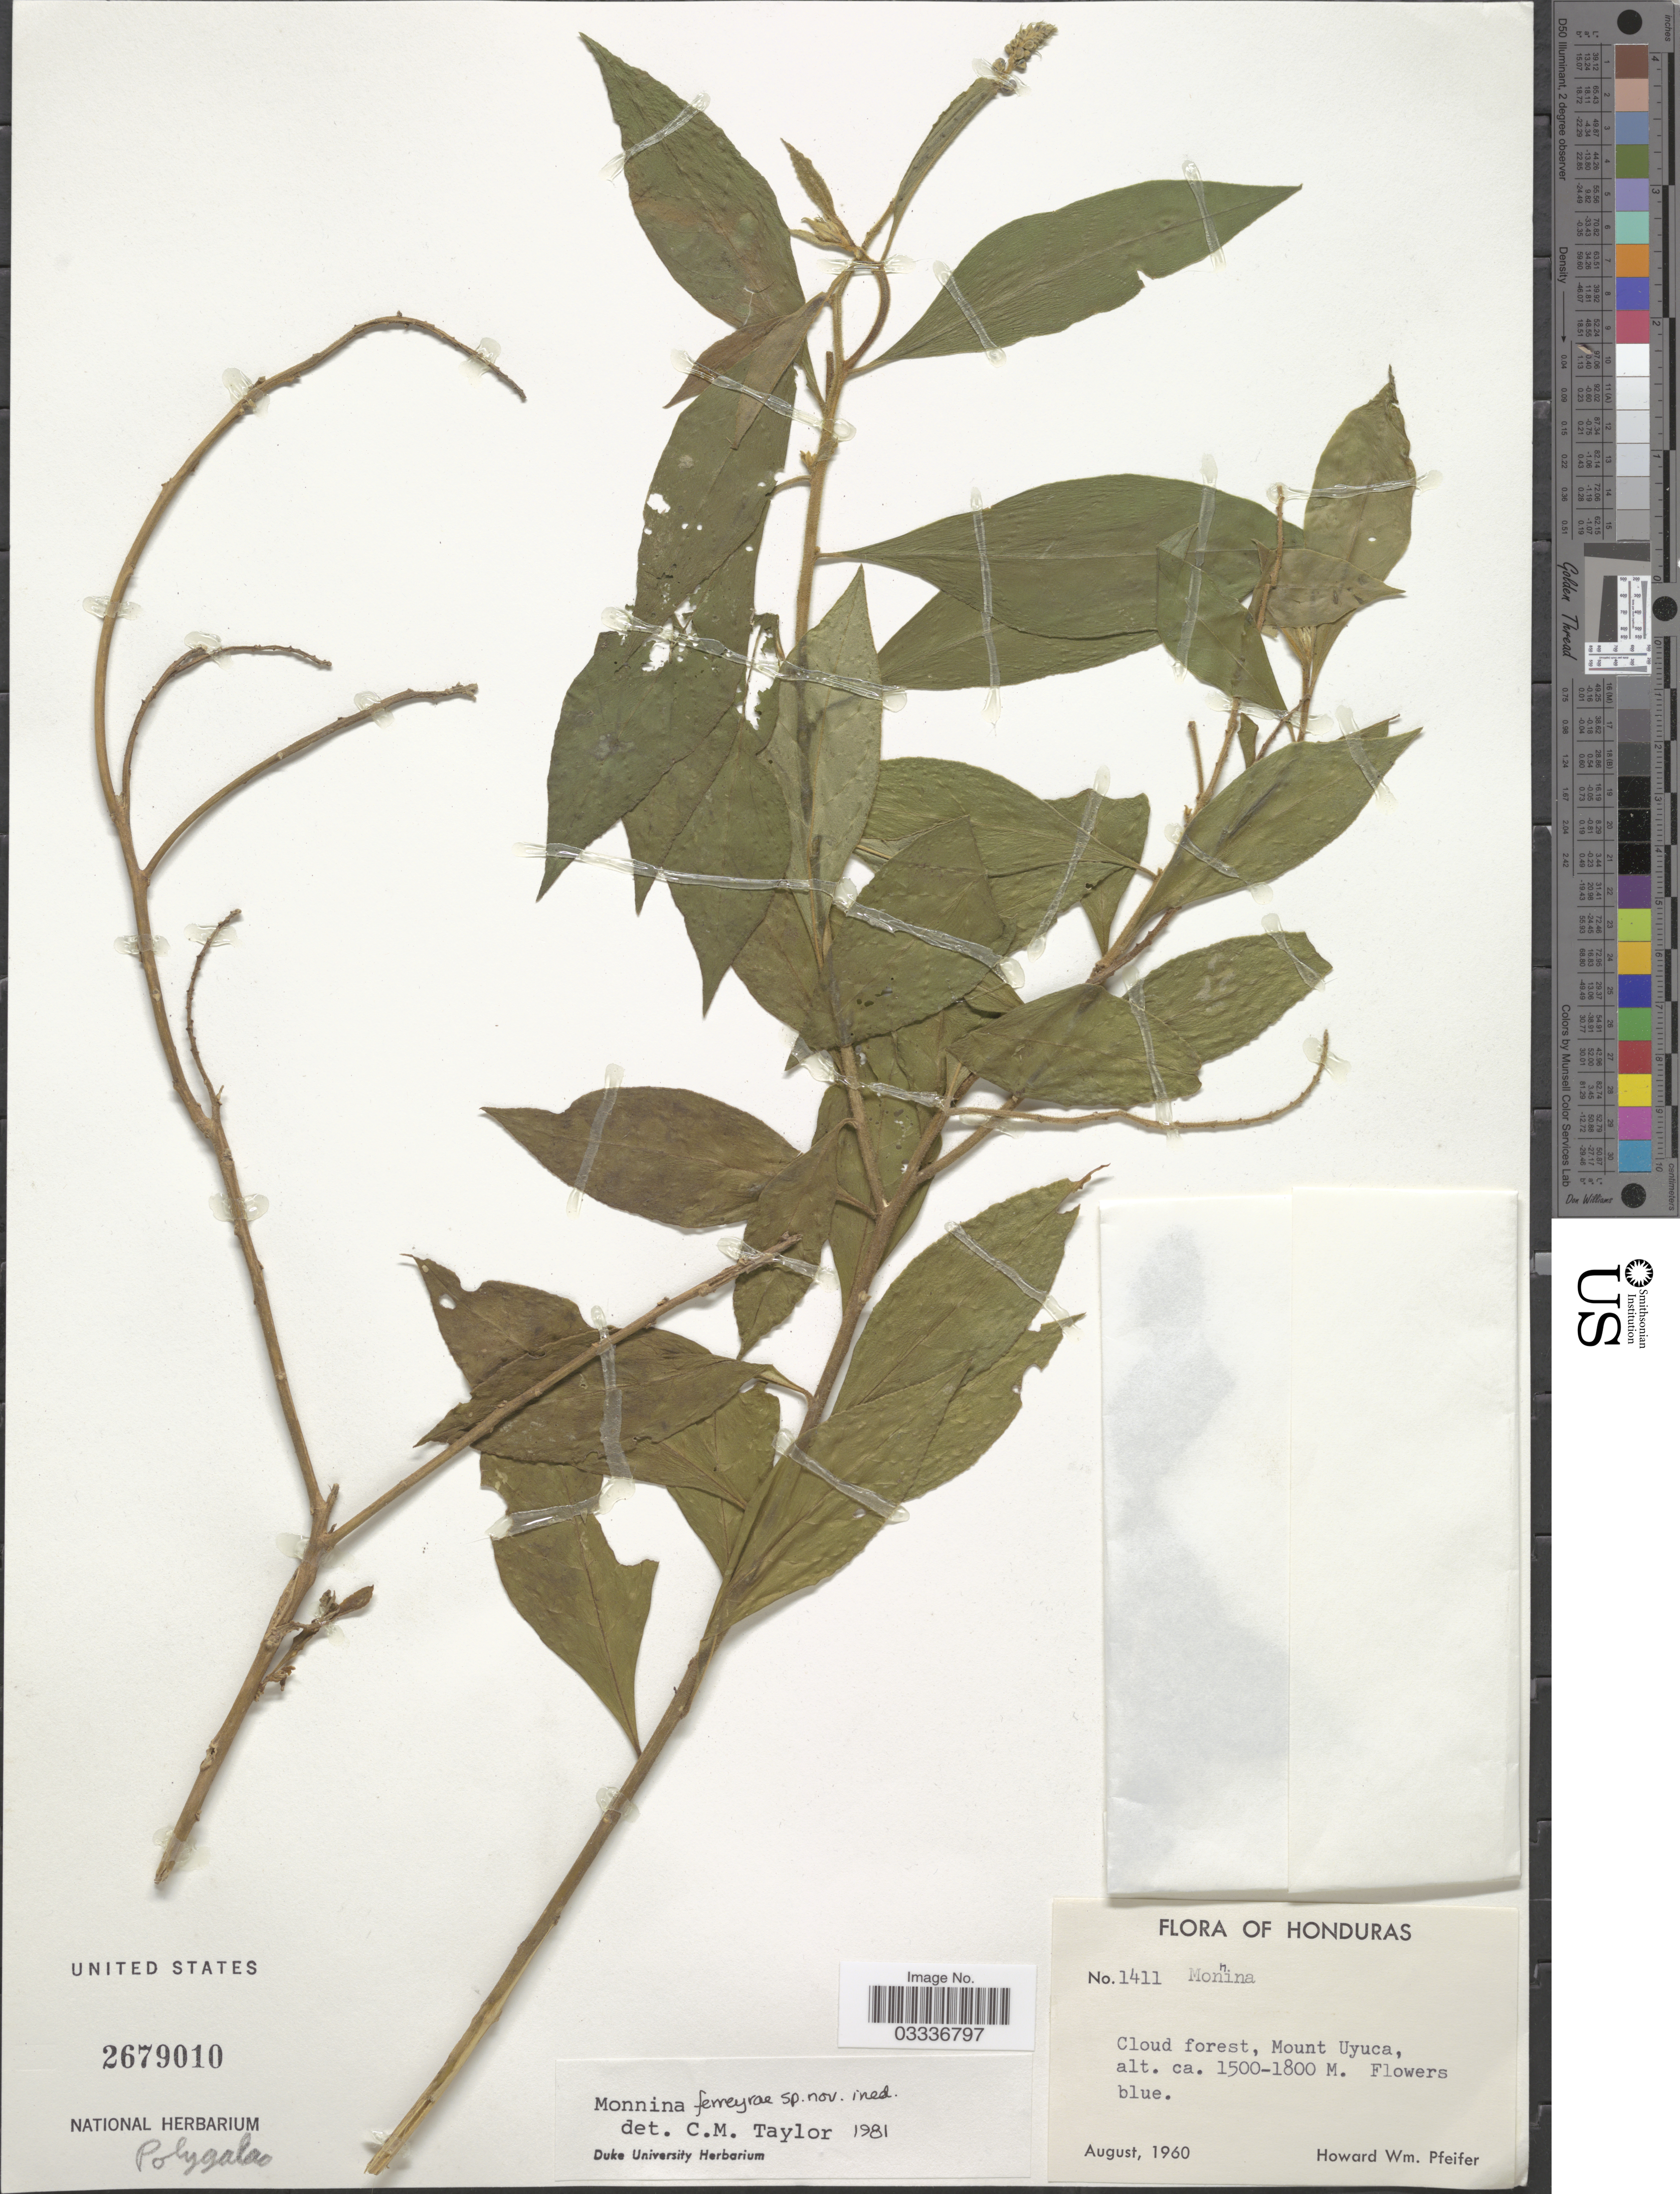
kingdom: Plantae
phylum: Tracheophyta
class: Magnoliopsida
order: Fabales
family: Polygalaceae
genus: Monnina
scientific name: Monnina ferreyrae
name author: C.M. Taylor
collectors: H. W. Pfeifer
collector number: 1411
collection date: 1960-08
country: Honduras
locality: Mount Uyuca.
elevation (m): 1500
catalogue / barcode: US 2679010